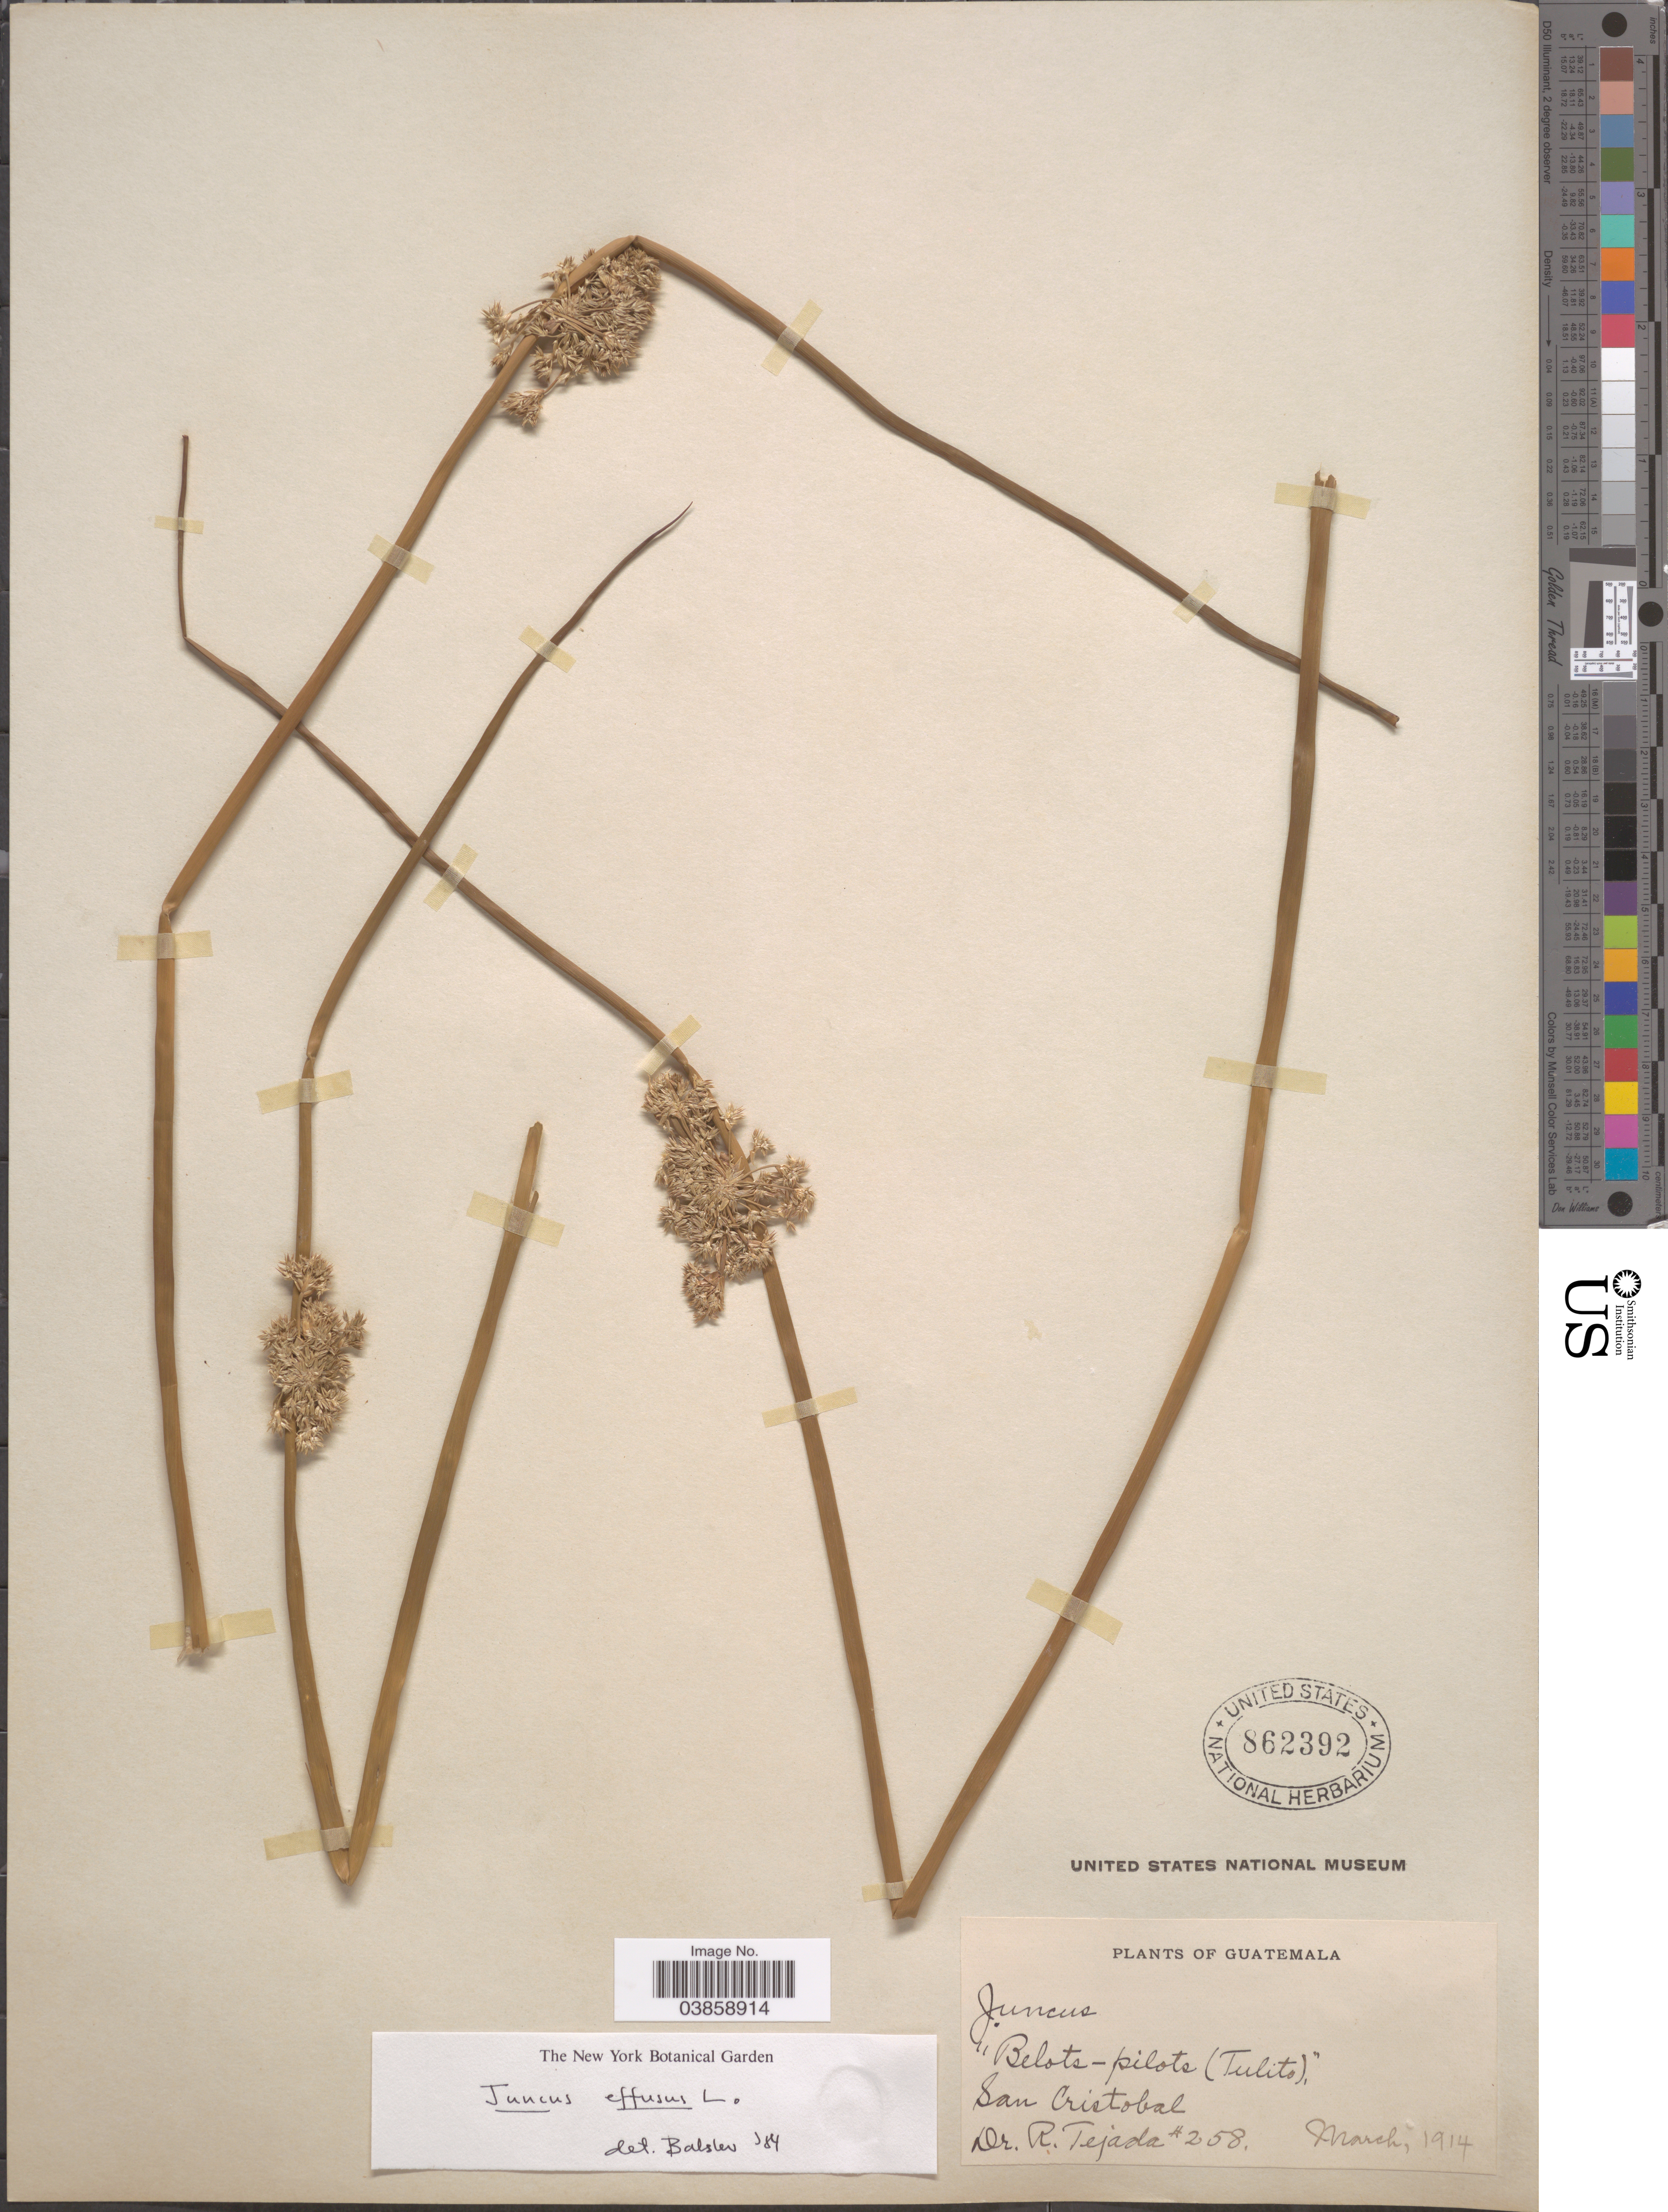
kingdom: Plantae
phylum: Tracheophyta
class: Liliopsida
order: Poales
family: Juncaceae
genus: Juncus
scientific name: Juncus effusus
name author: L.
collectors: R. Tejada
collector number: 258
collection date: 1914-03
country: Guatemala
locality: San Cristobal.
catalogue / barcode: US 862392